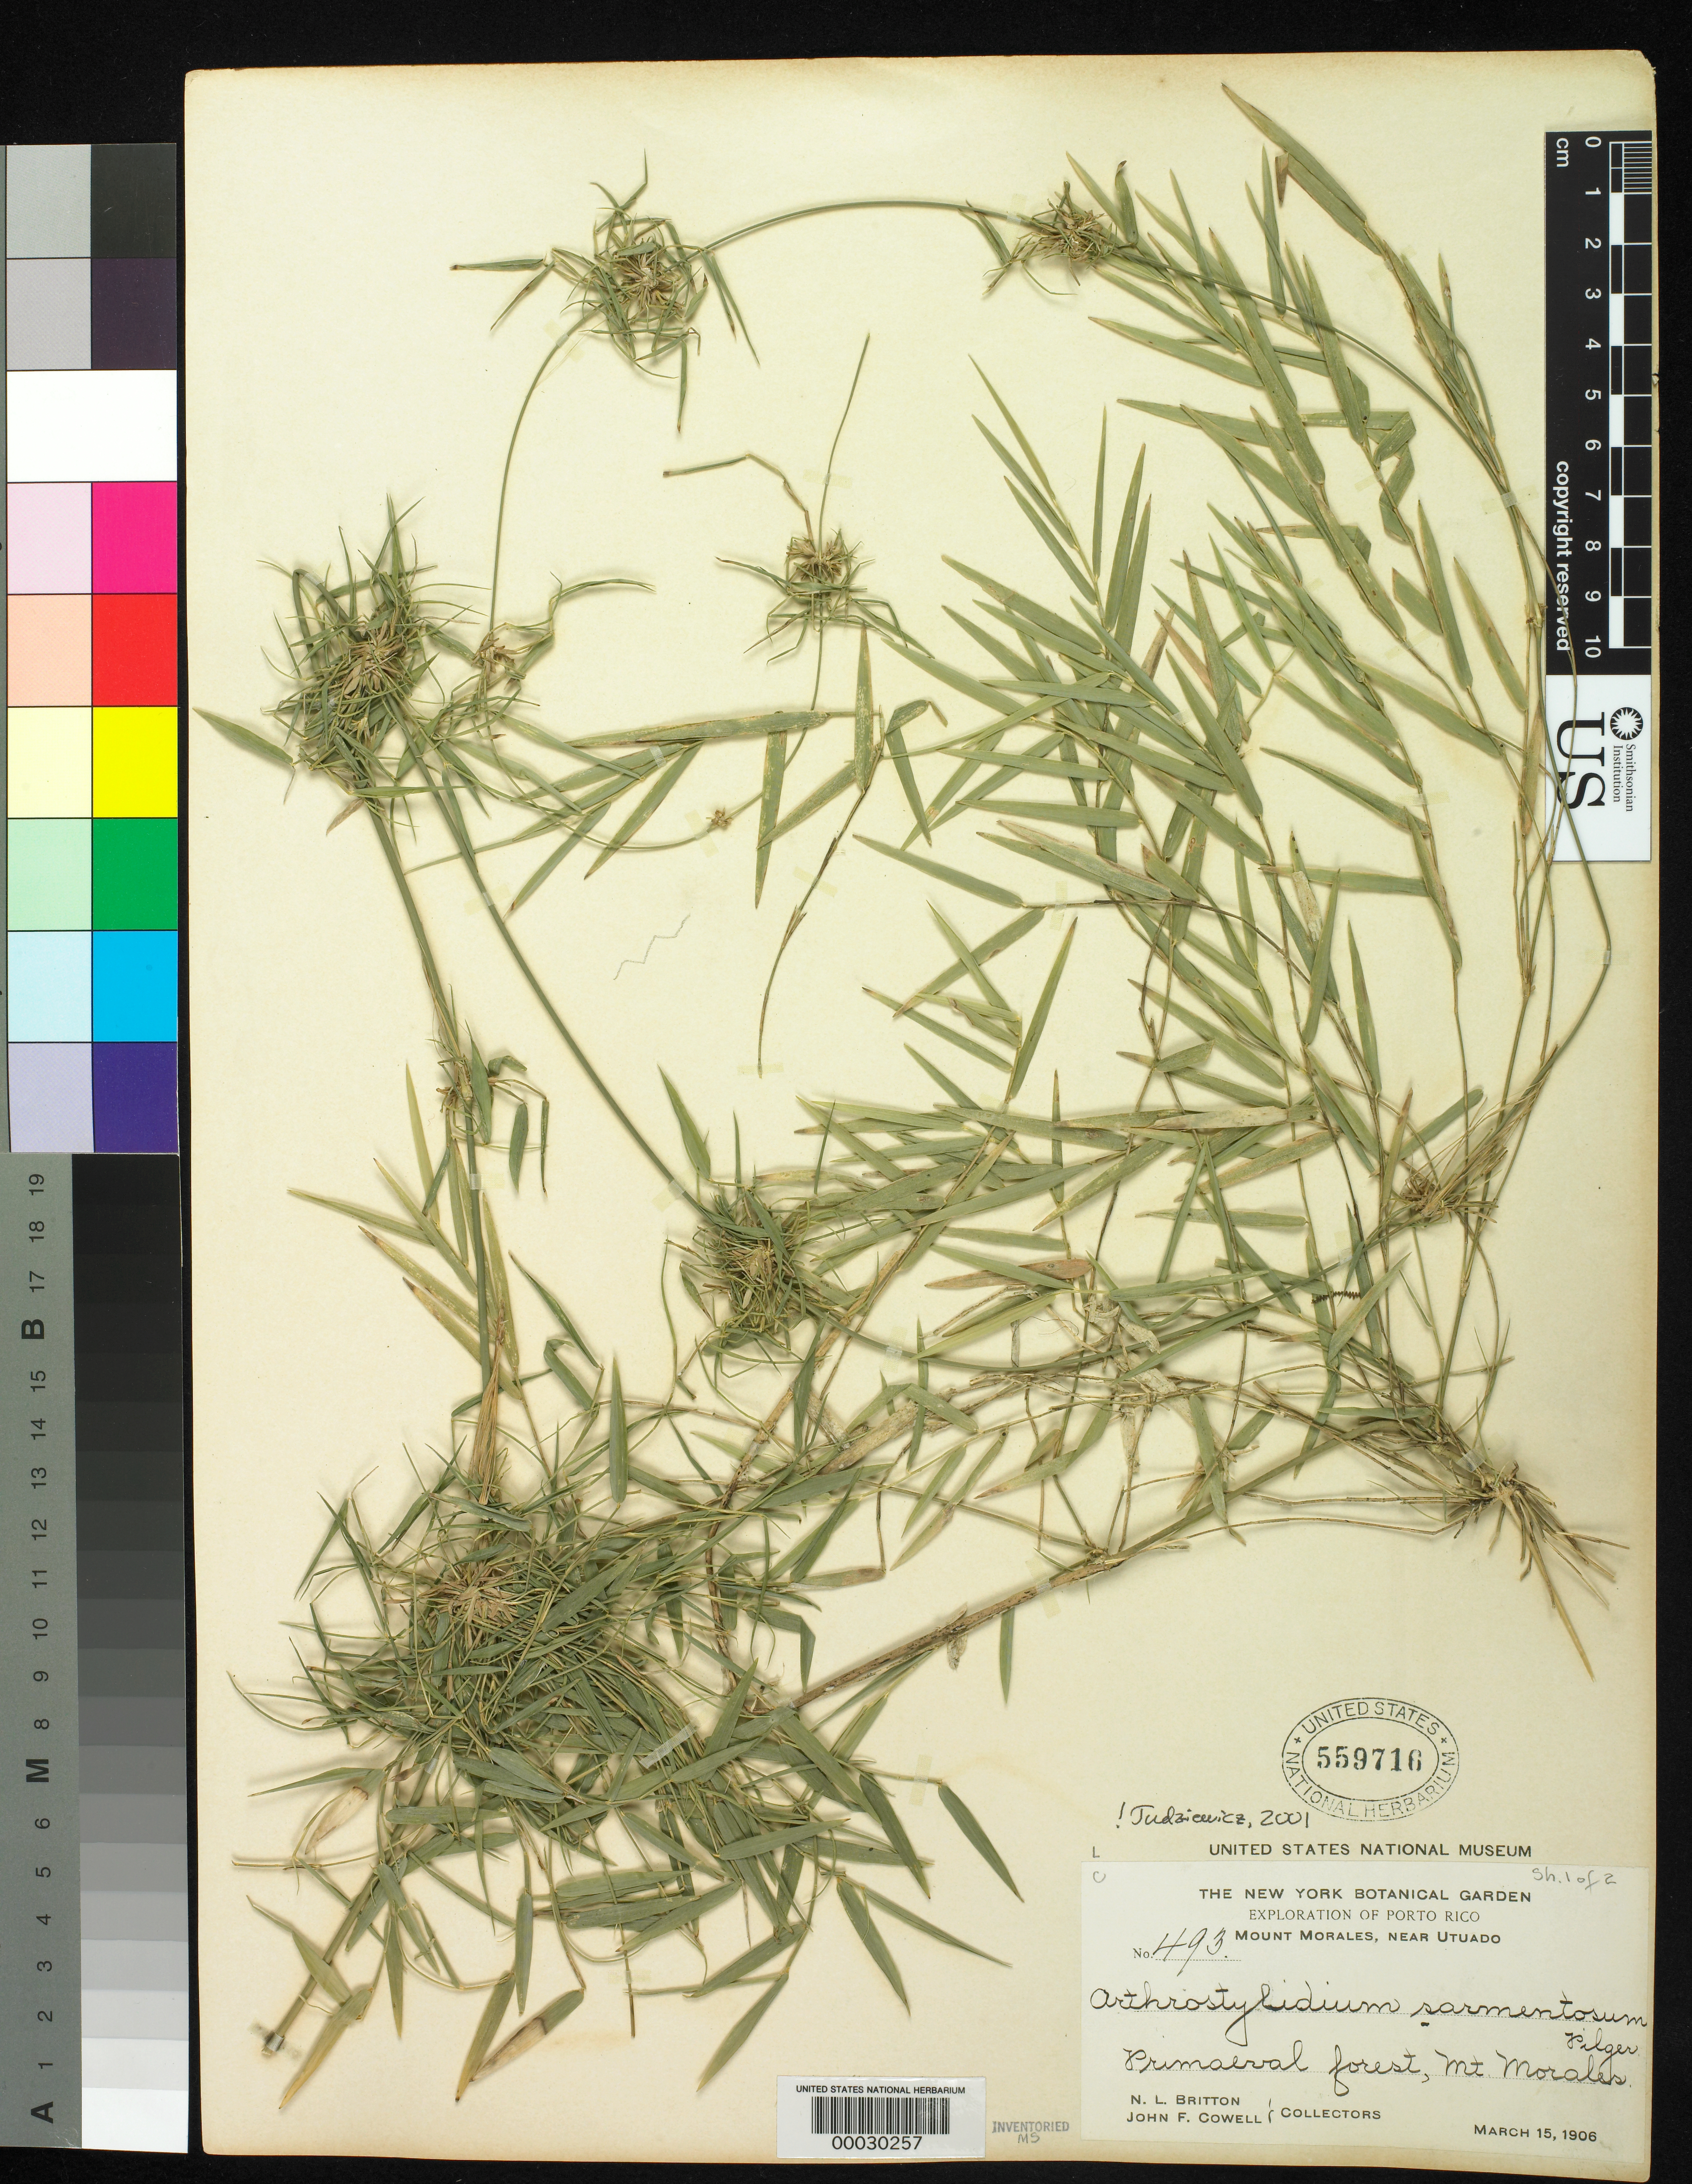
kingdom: Plantae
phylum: Tracheophyta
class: Liliopsida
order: Poales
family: Poaceae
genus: Arthrostylidium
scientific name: Arthrostylidium sarmentosum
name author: Pilg. in Urb.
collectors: N. Britton & J. F. Cowell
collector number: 493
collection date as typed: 15 Mar 1906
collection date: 1906-03-15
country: Puerto Rico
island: Greater Antilles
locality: Mount morales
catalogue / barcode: US 559716